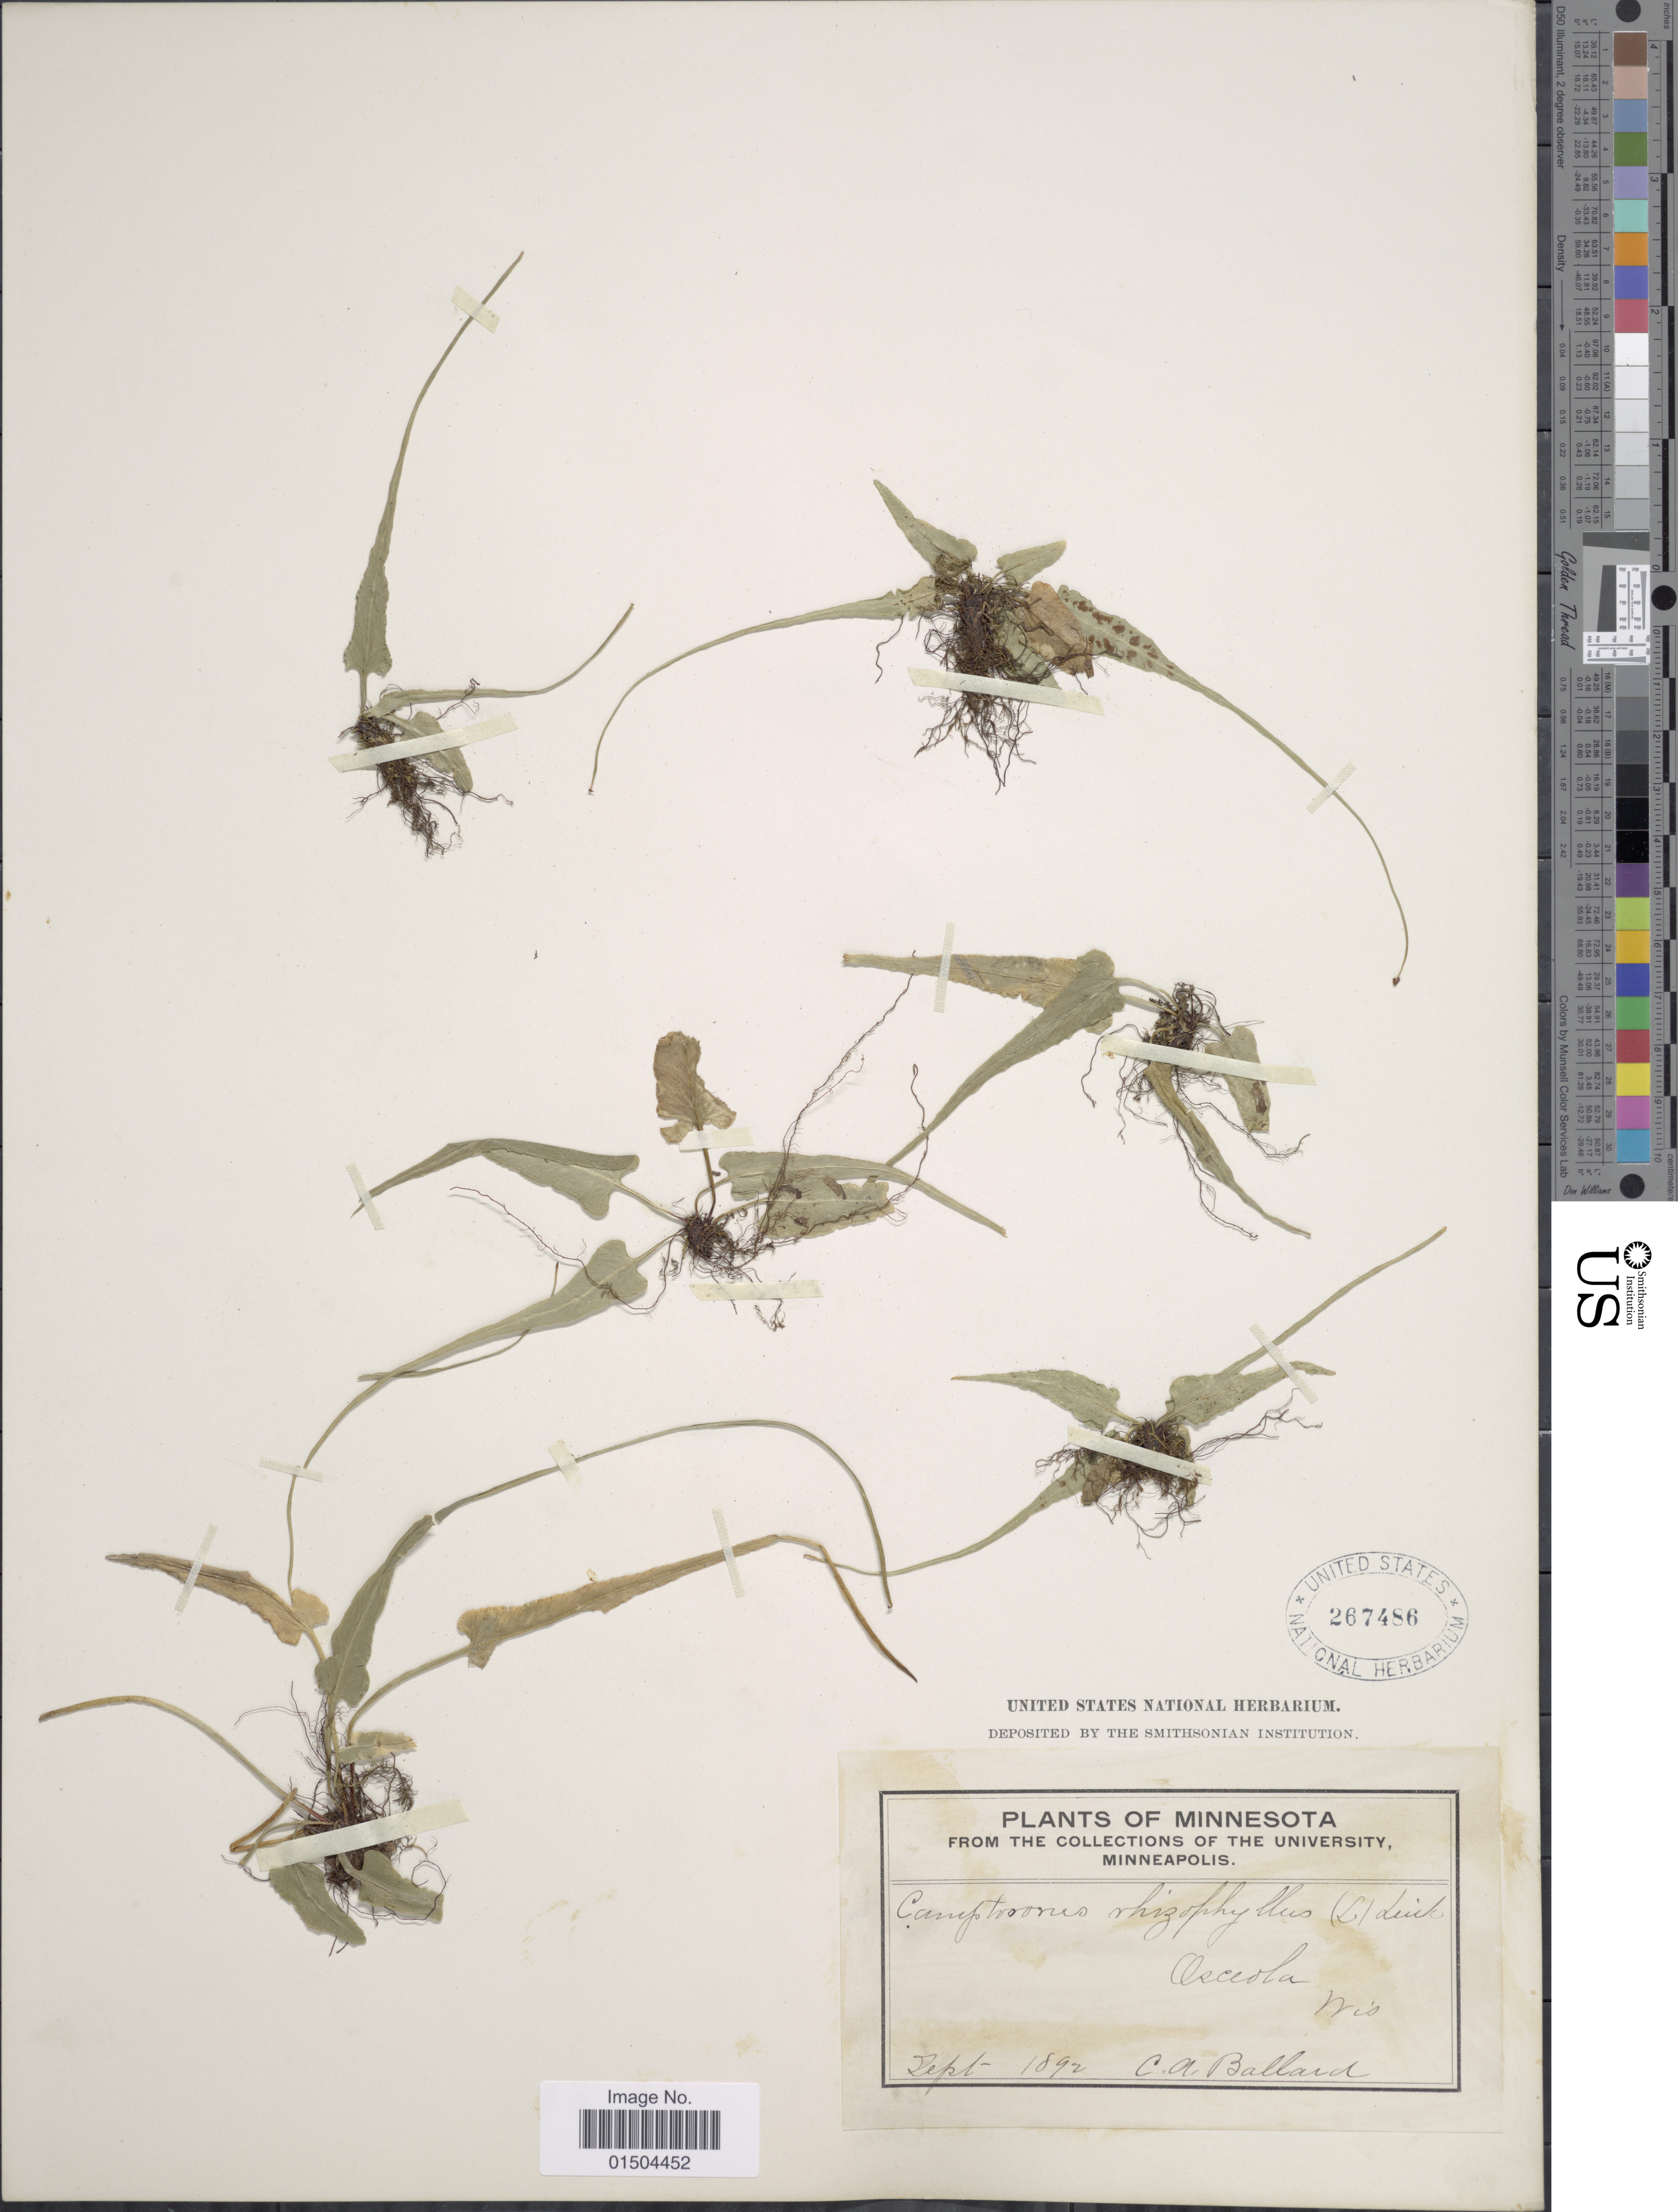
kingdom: Plantae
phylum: Tracheophyta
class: Polypodiopsida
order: Polypodiales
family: Aspleniaceae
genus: Asplenium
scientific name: Asplenium rhizophyllum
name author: L.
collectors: C. A. Ballard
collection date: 1892-09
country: United States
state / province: Wisconsin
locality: Minnesota. Osceola.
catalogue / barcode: US 267486